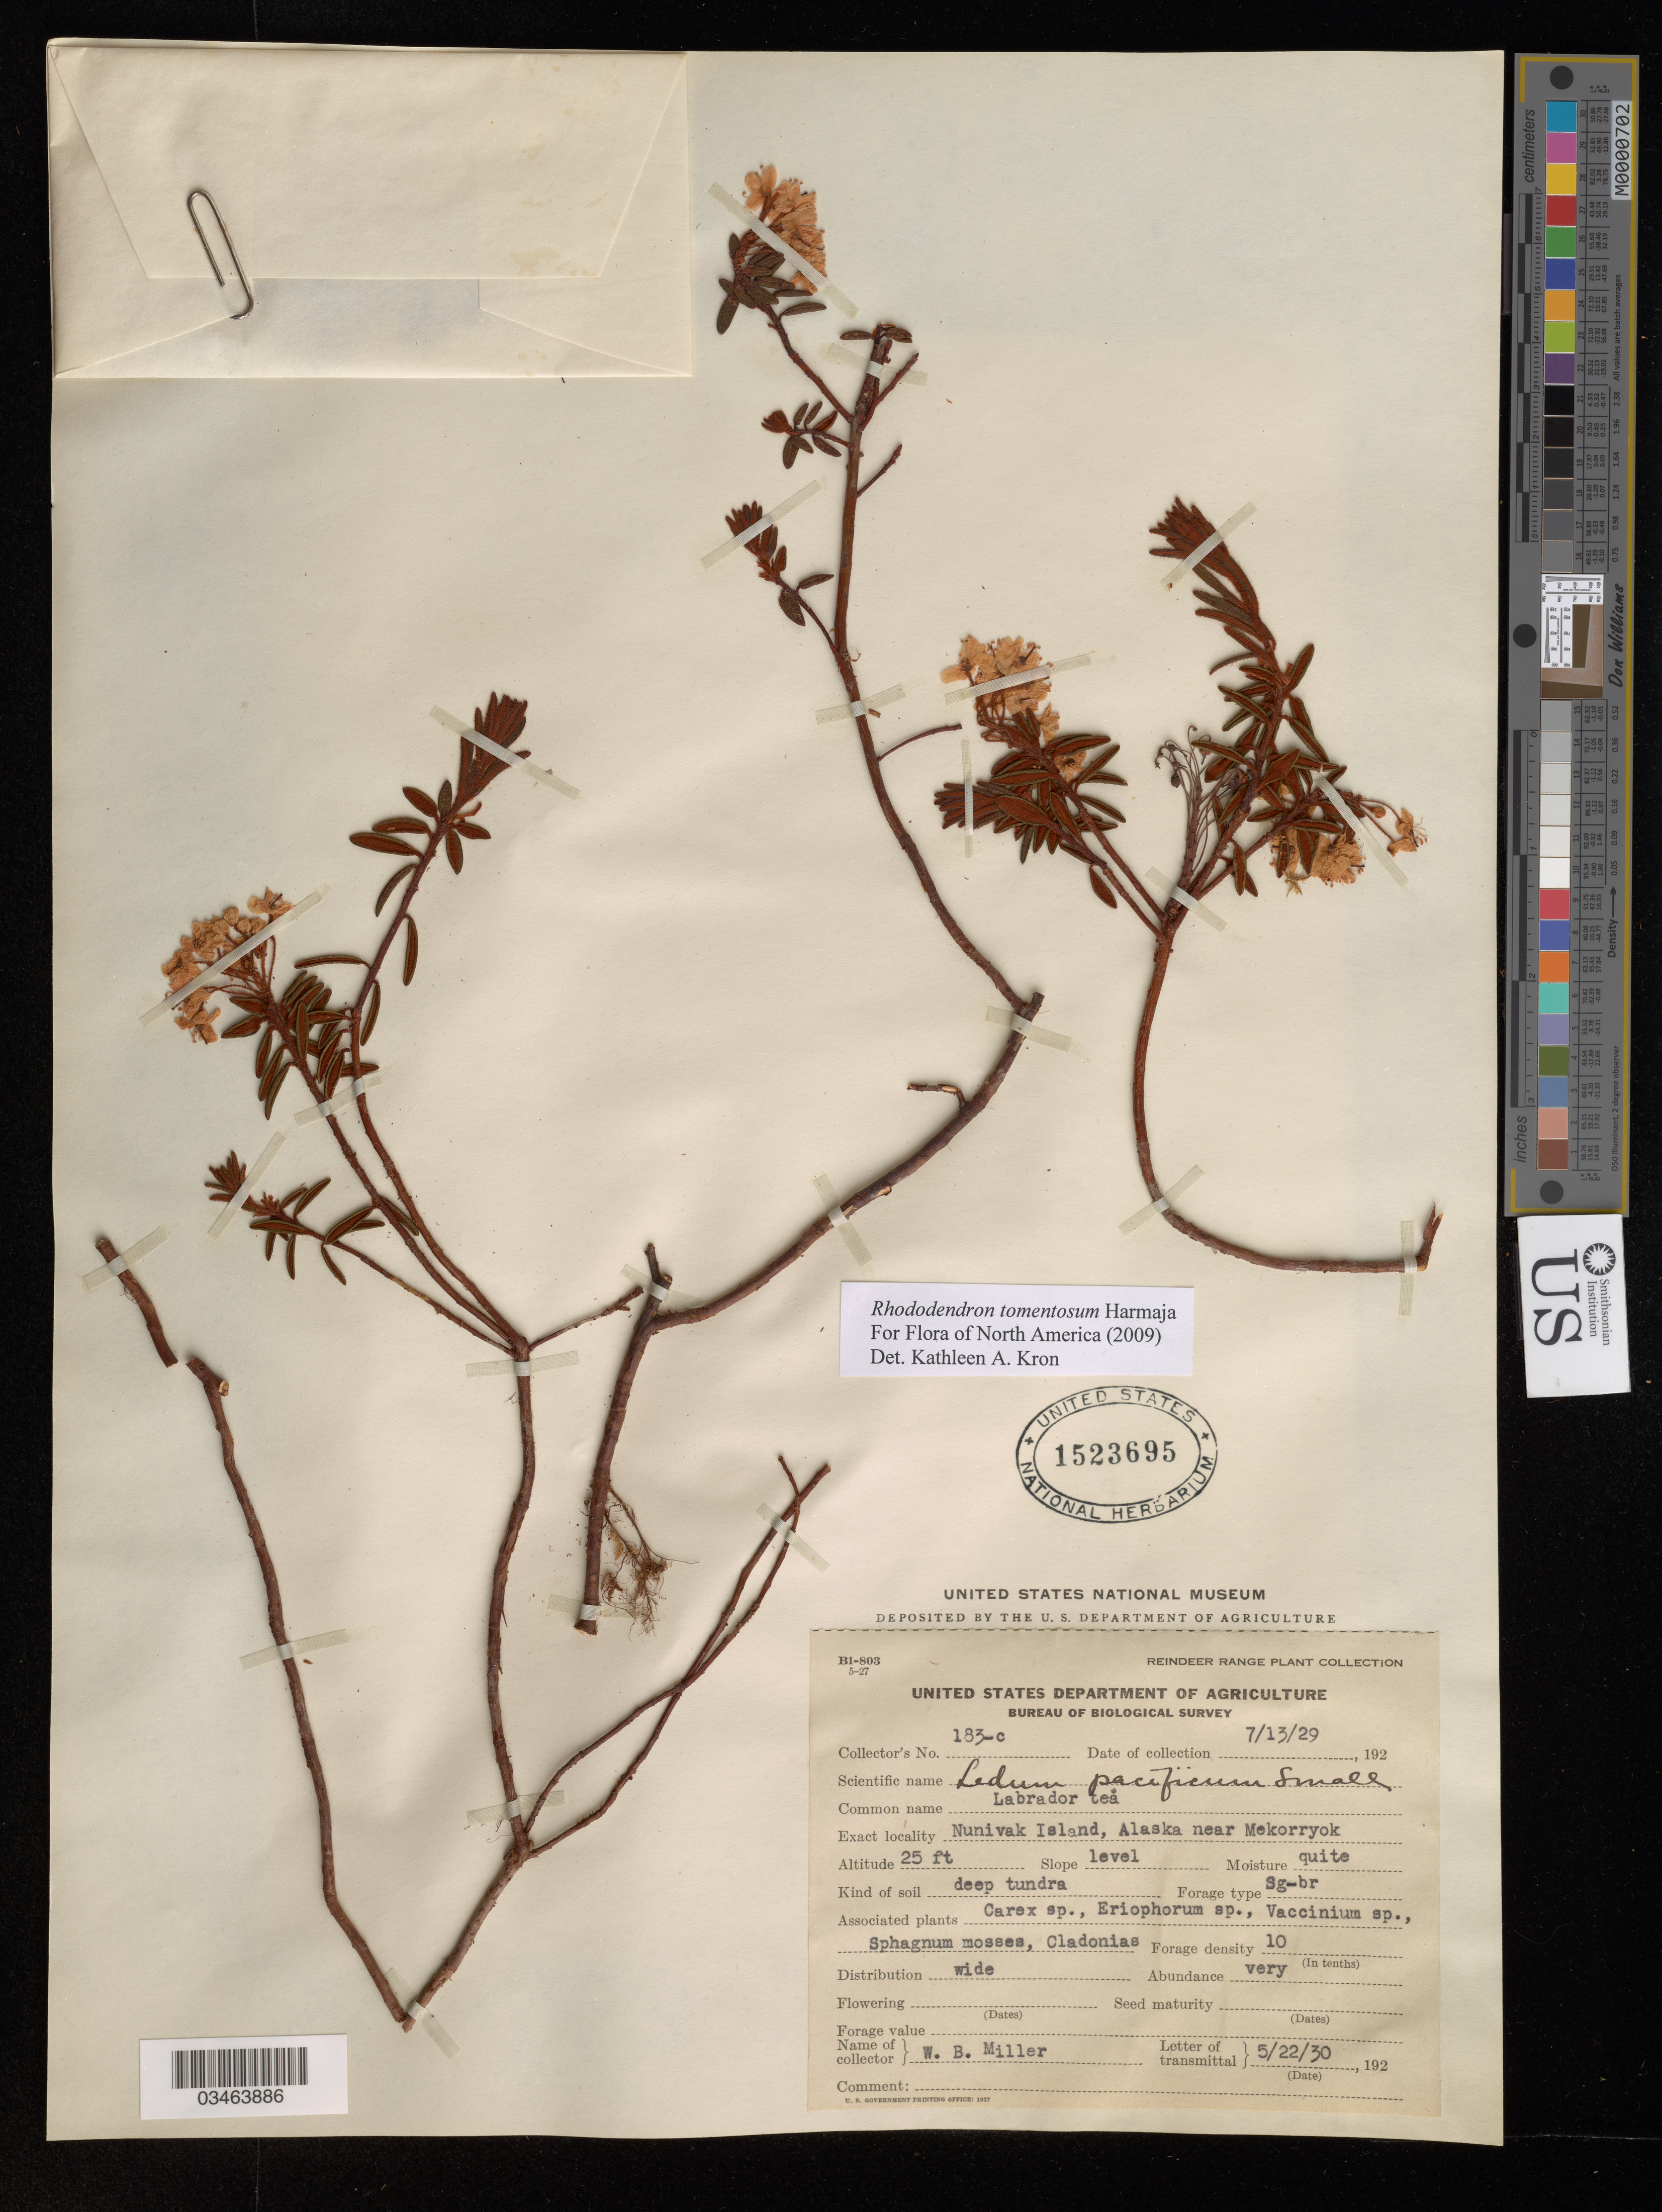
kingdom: Plantae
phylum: Tracheophyta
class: Magnoliopsida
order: Ericales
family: Ericaceae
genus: Rhododendron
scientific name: Rhododendron tomentosum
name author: Harmaja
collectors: W. Miller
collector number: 183-c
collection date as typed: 13 7 29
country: United States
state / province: Alaska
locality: Nunivak Island, Alaska near Mekorryok.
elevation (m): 8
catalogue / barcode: US 1523695